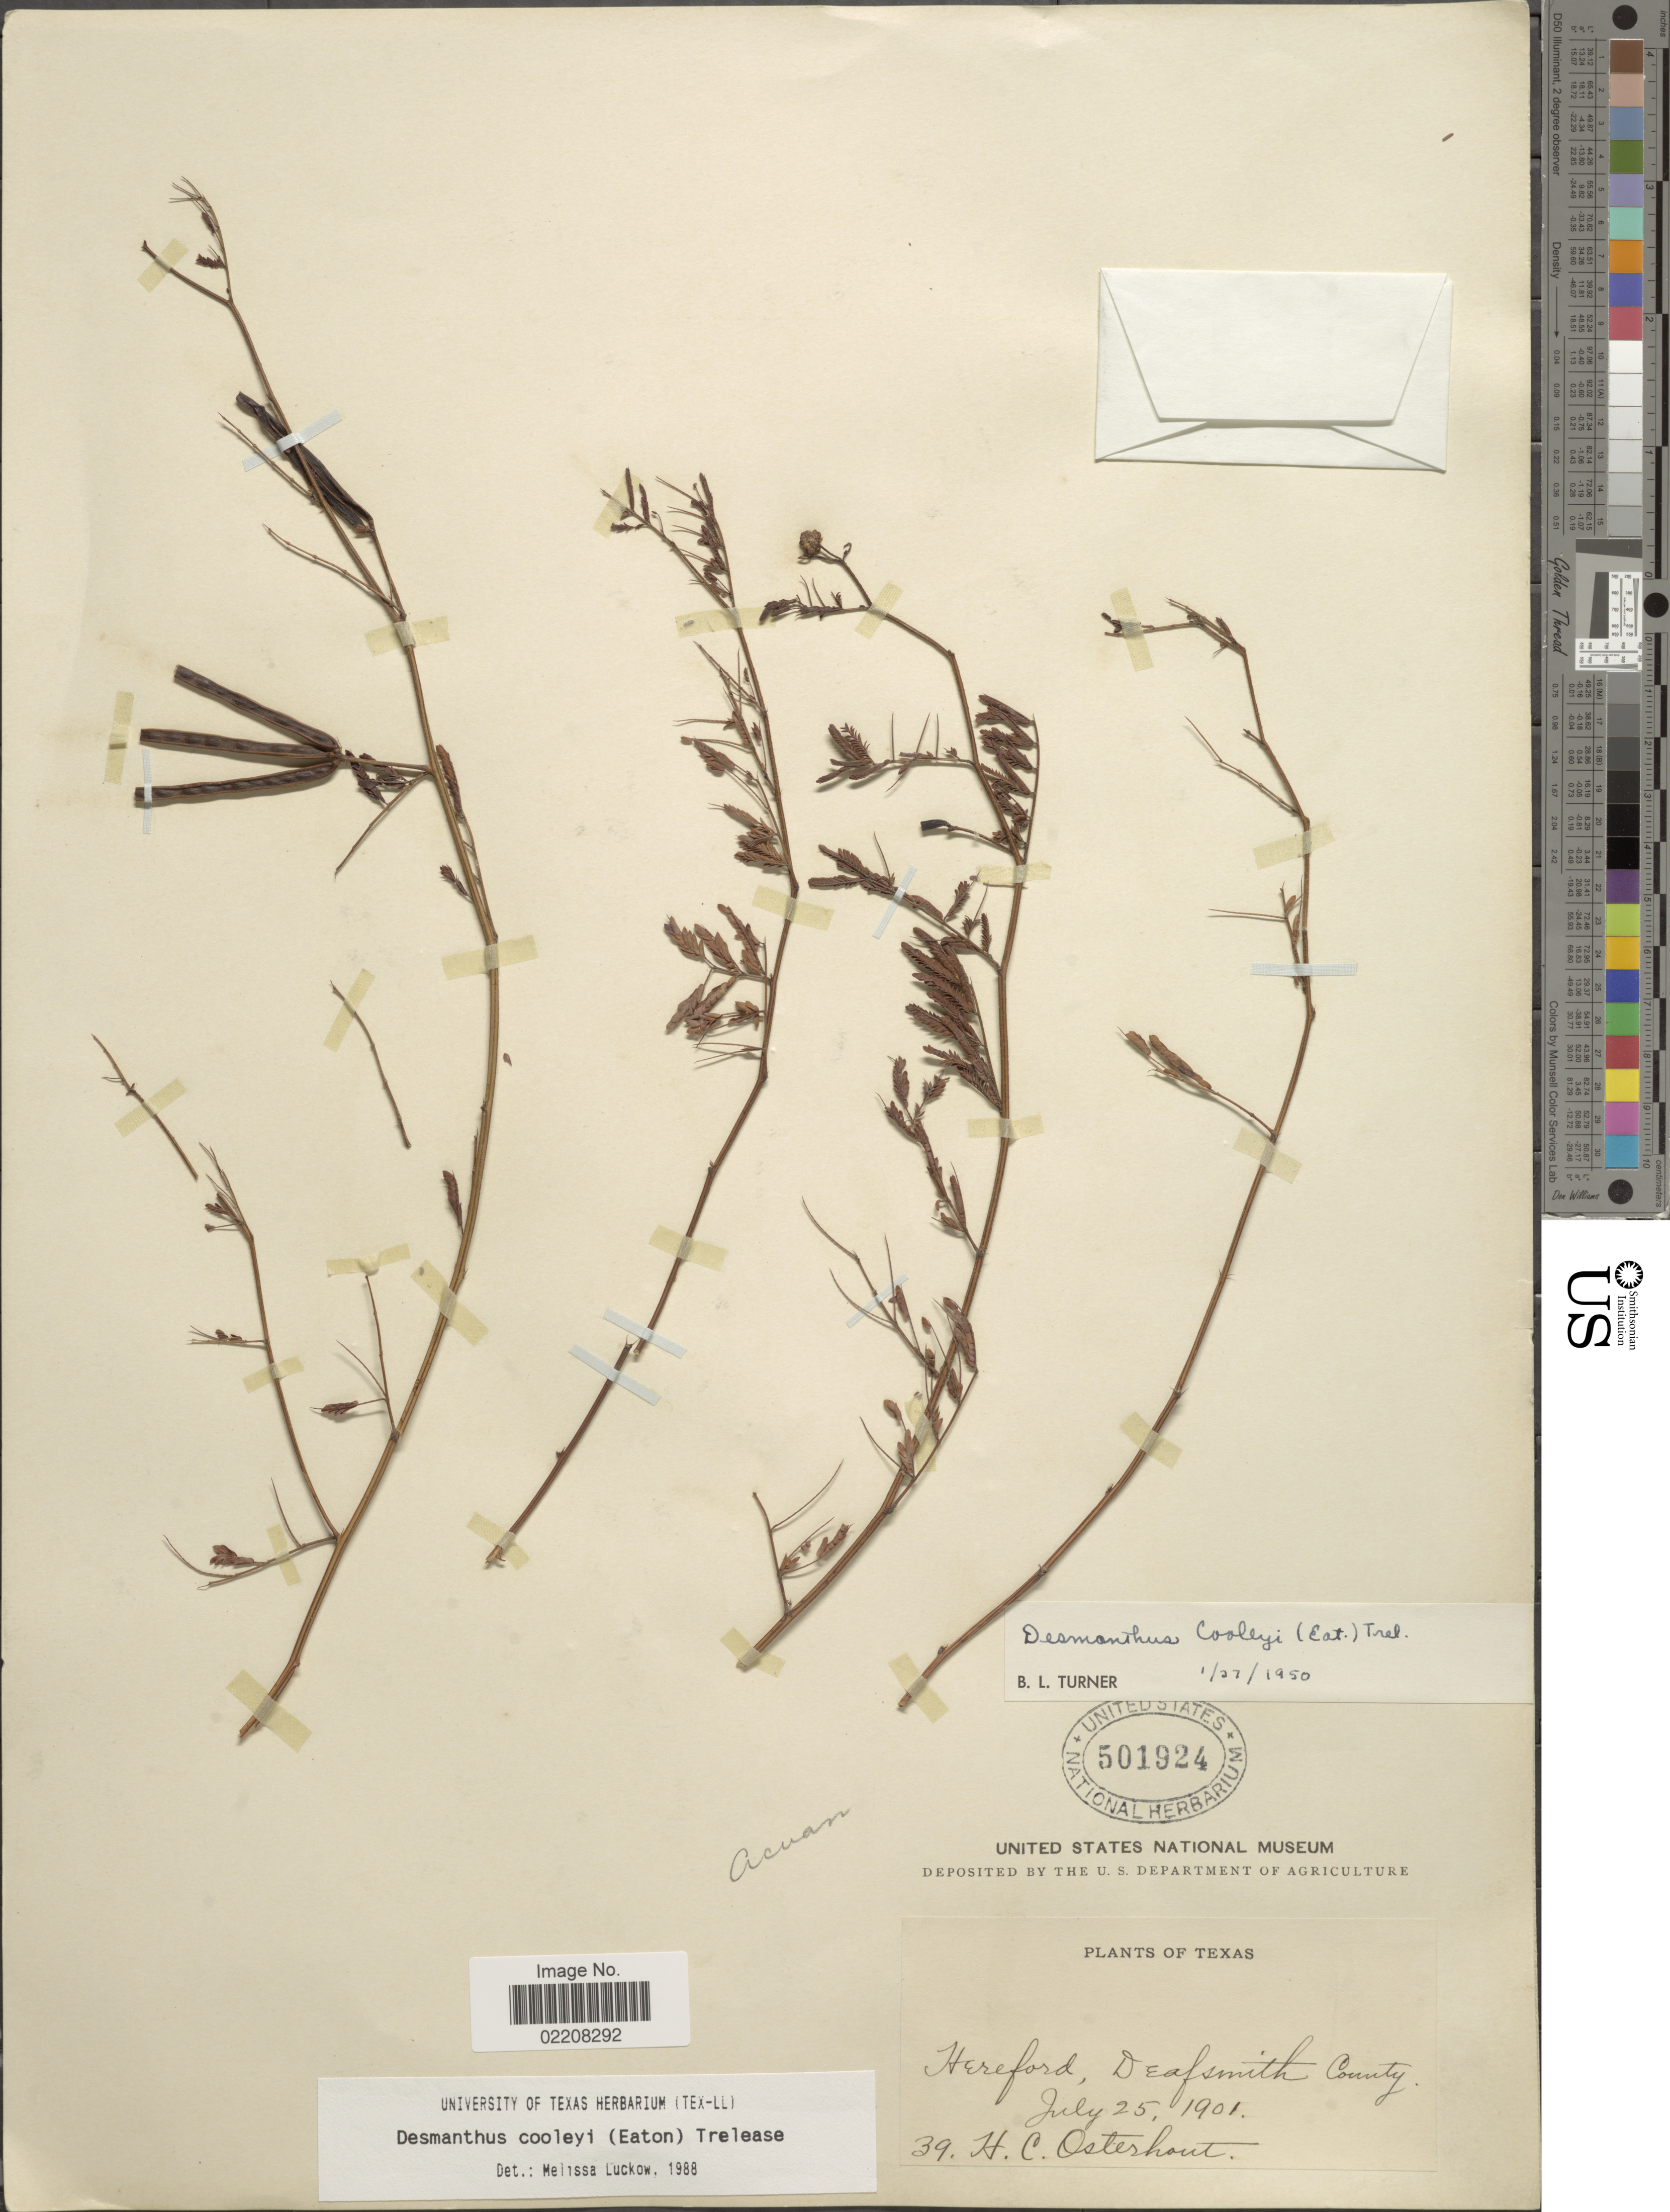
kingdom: Plantae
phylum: Tracheophyta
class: Magnoliopsida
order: Fabales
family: Fabaceae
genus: Desmanthus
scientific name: Desmanthus cooleyi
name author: (Eaton) Trel.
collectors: H. Osterhout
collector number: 39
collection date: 1901-07-25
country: United States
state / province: Texas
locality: Hereford, Deafsmith County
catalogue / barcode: US 501924